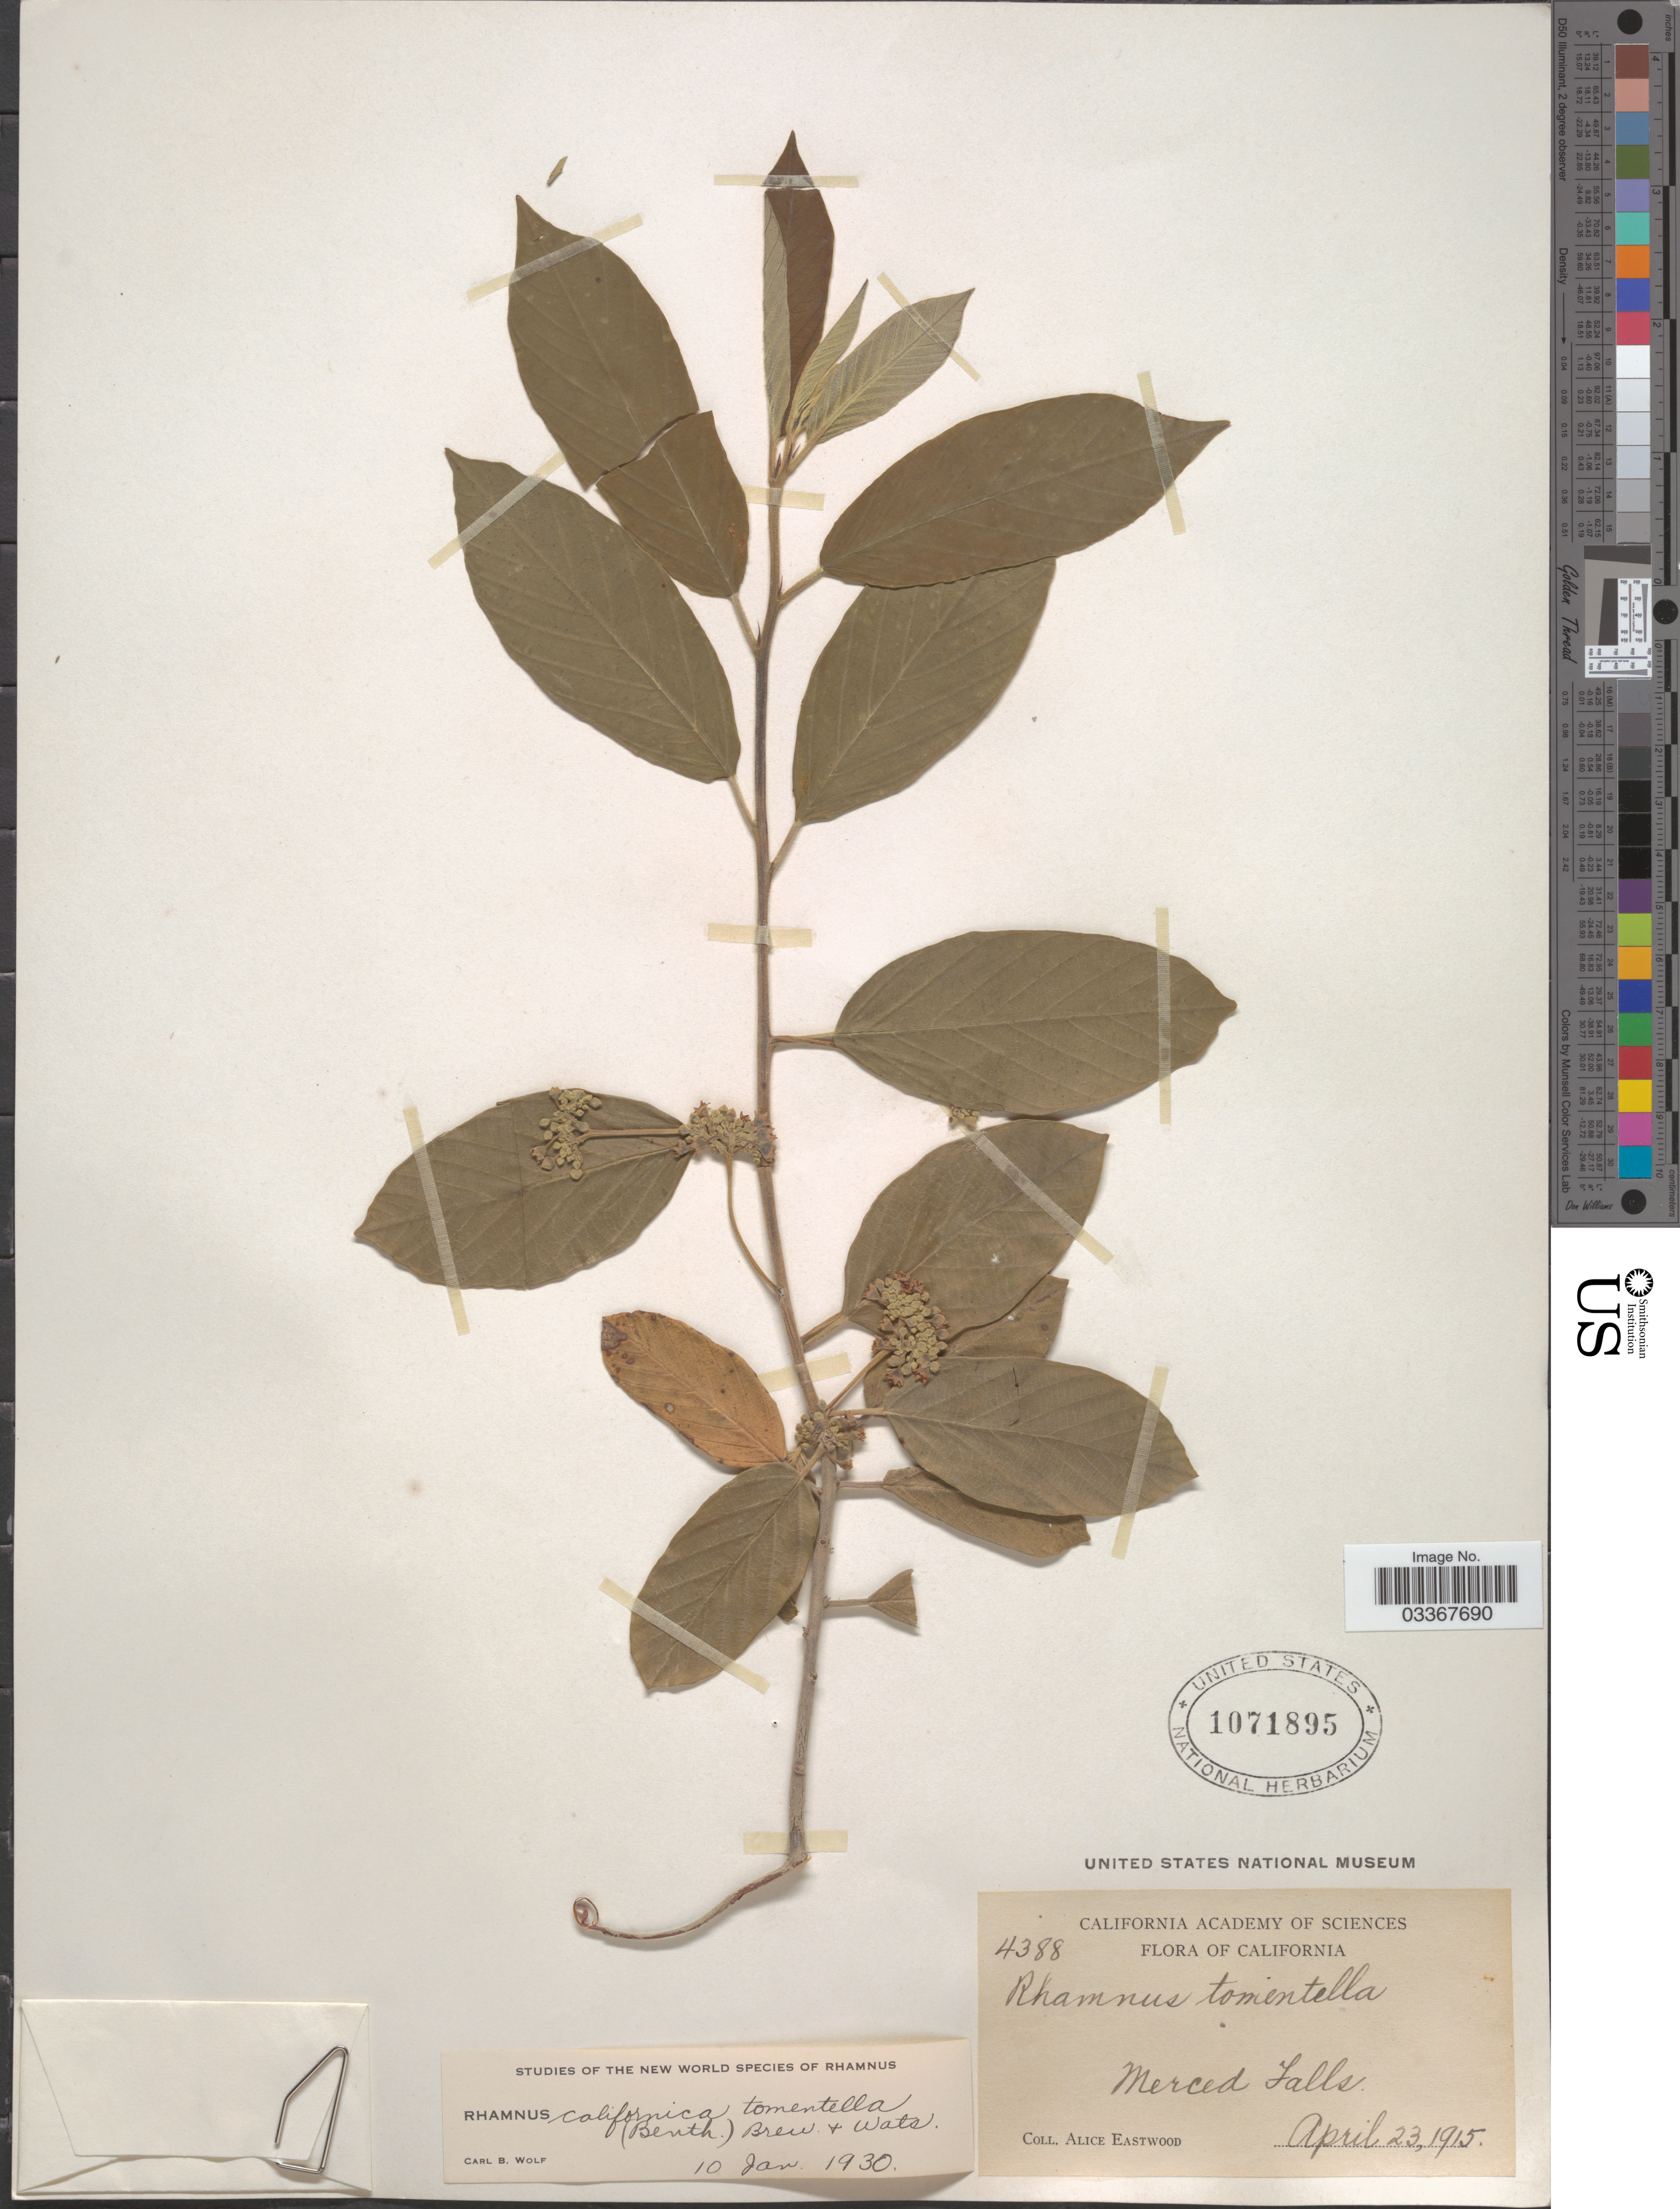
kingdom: Plantae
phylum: Tracheophyta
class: Magnoliopsida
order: Rosales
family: Rhamnaceae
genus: Frangula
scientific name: Frangula californica subsp. tomentella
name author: (Benth.) Kartesz & Gandhi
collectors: A. Eastwood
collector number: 4388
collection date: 1915-04-23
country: United States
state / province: California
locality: Merced Falls.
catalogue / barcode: US 1071895